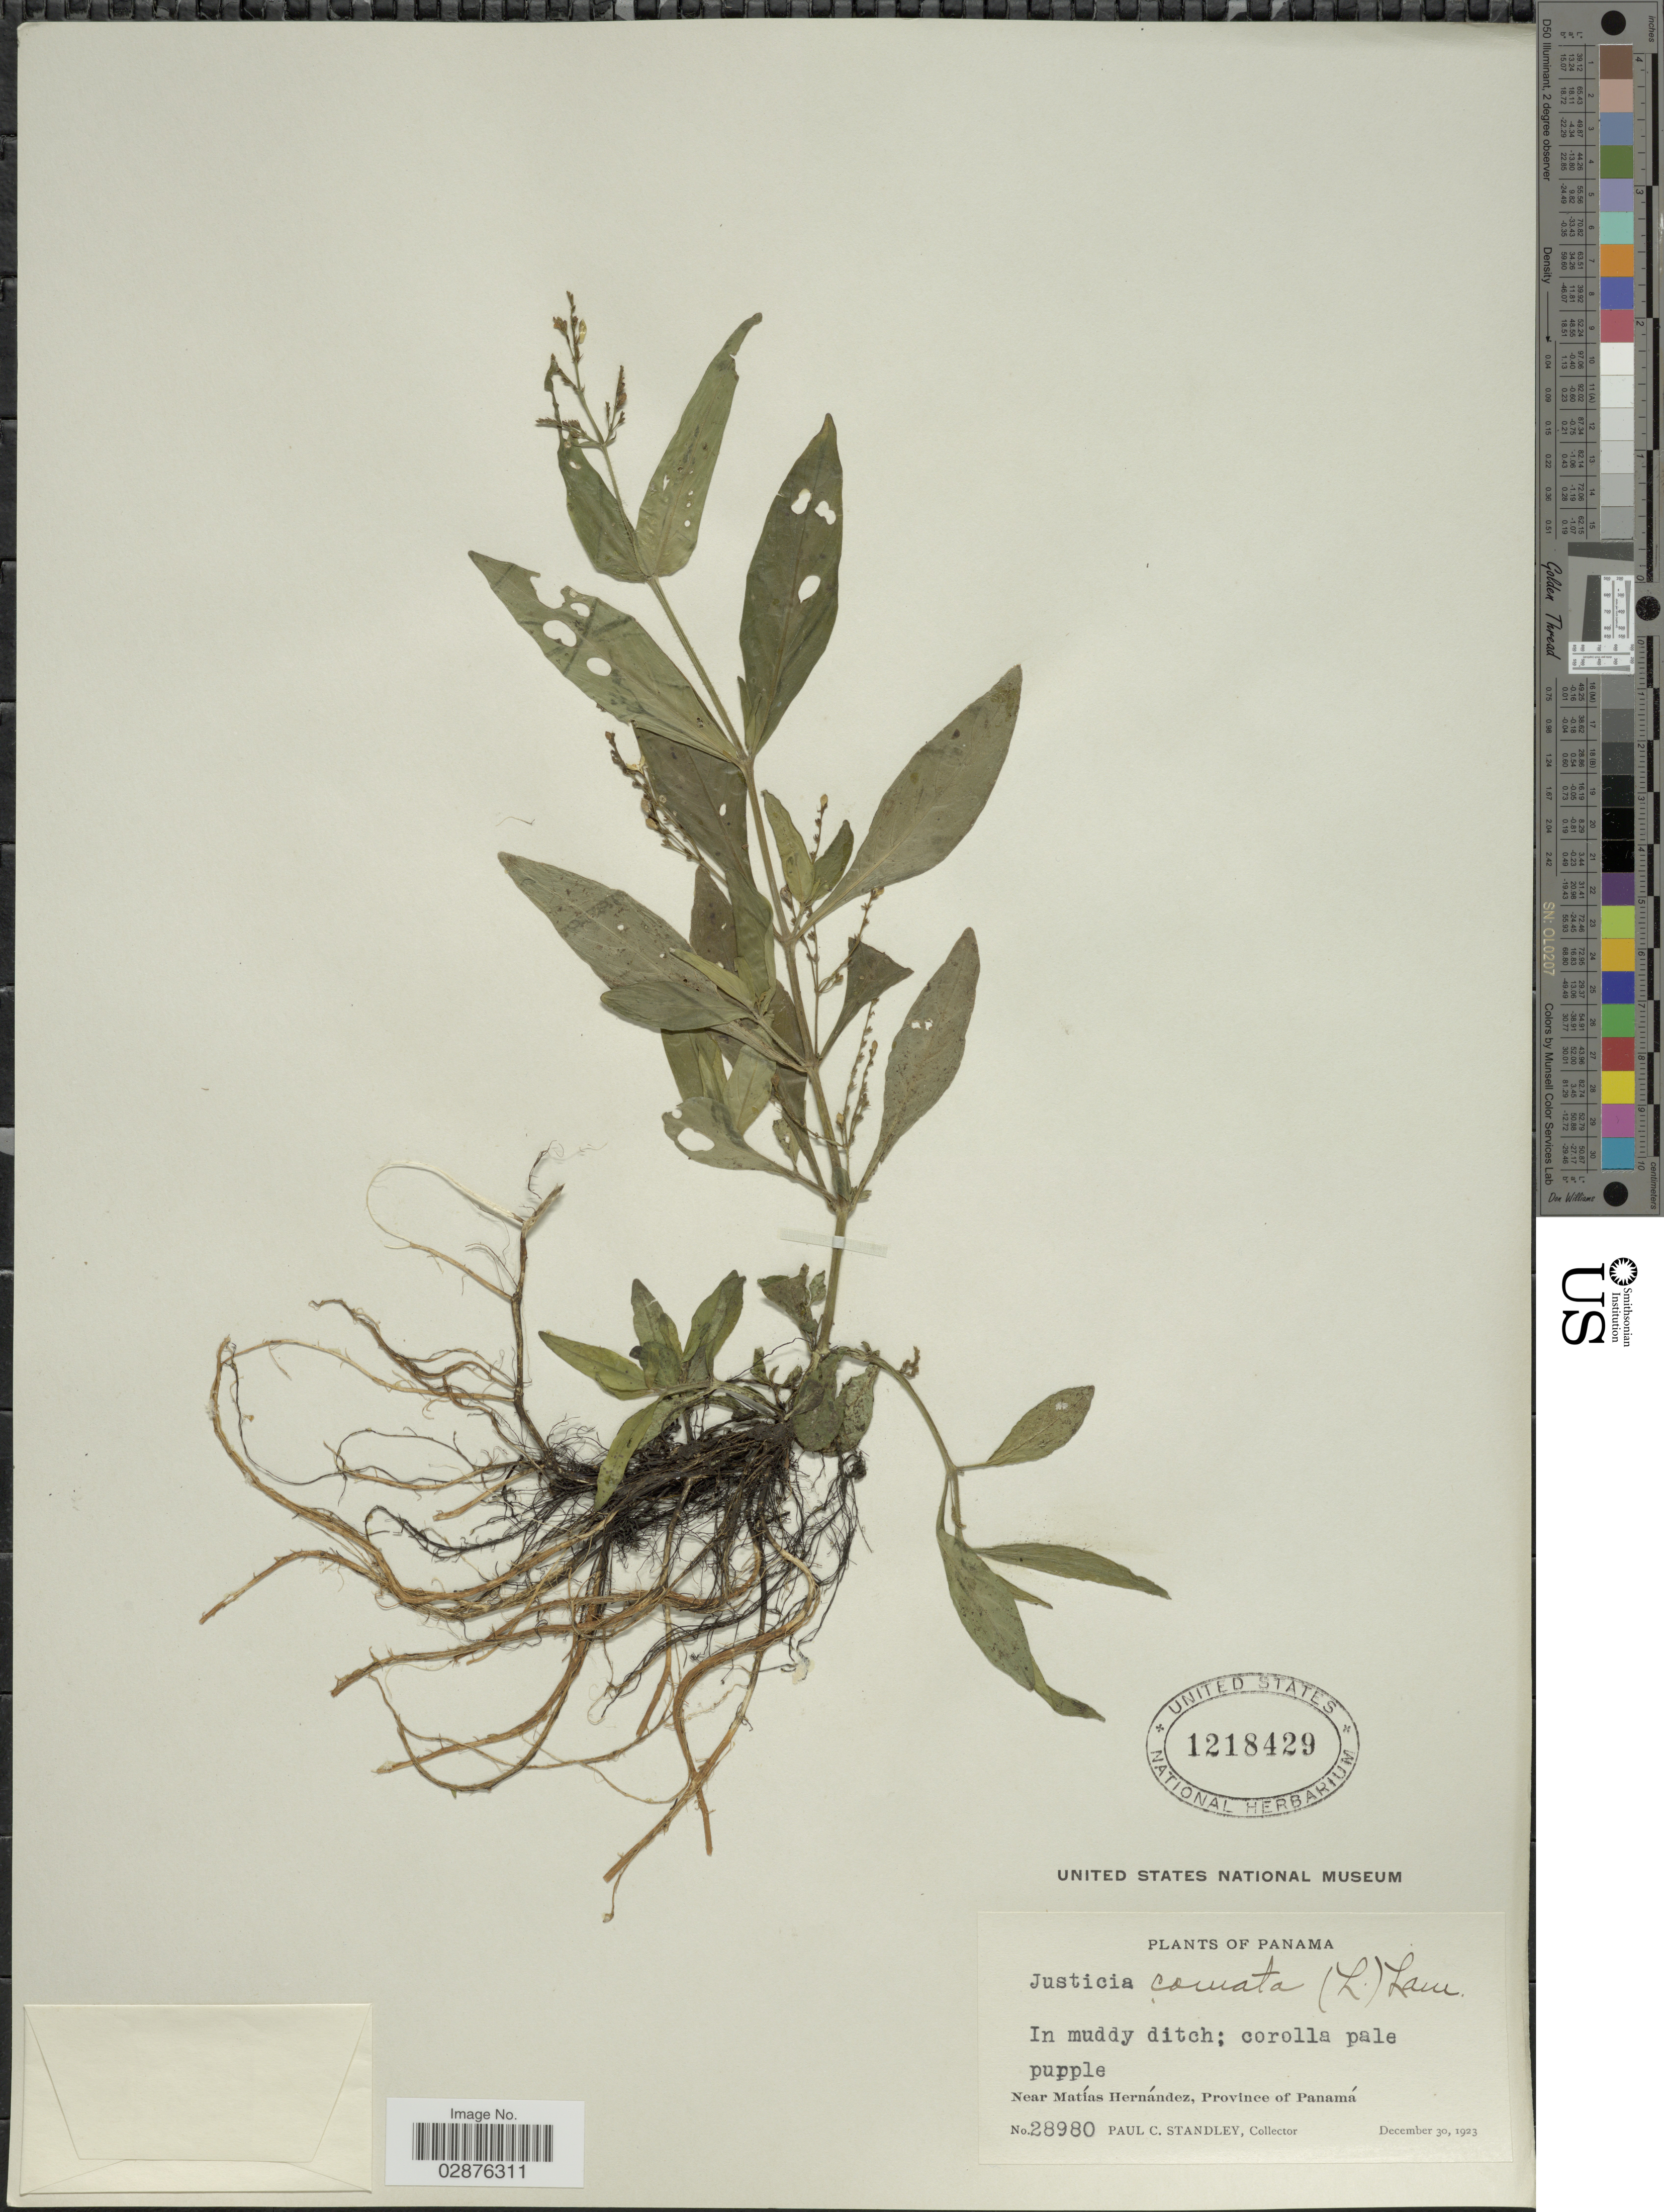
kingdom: Plantae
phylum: Tracheophyta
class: Magnoliopsida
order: Lamiales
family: Acanthaceae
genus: Justicia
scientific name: Justicia comata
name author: (L.) Lam.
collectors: P. C. Standley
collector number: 28980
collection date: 1923-12-30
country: Panama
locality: Near Matías Hernández.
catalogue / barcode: US 1218429